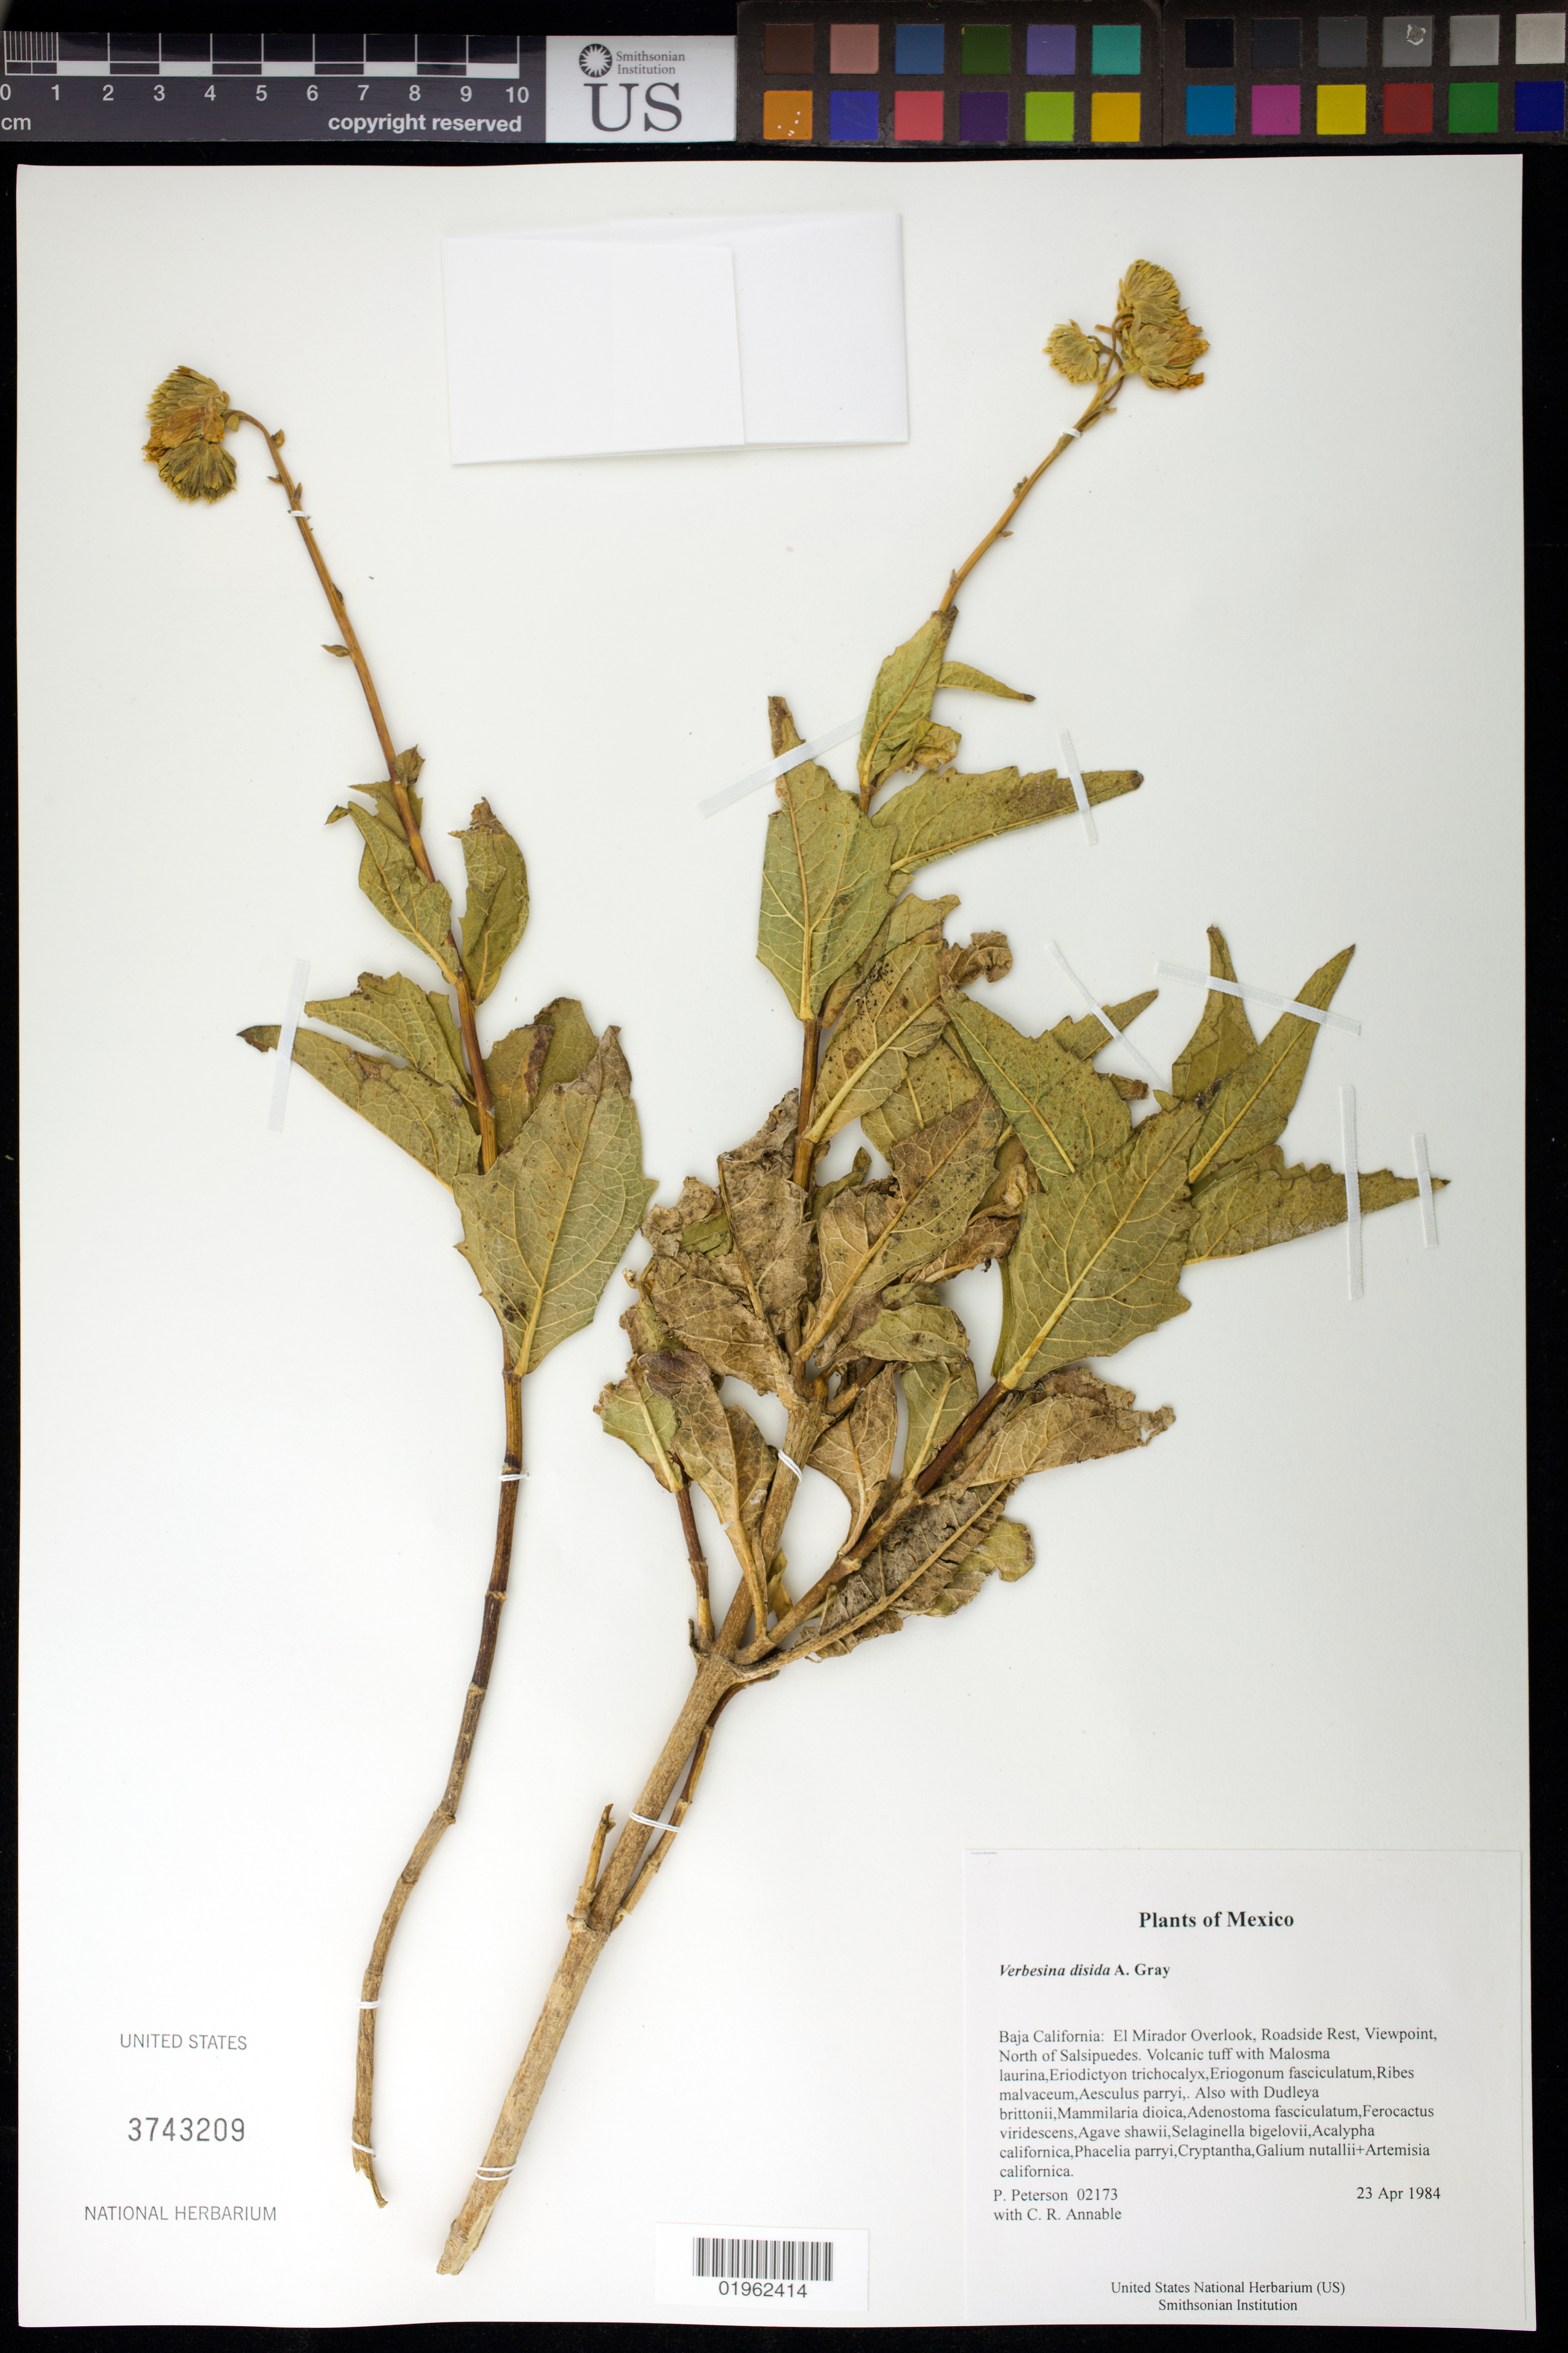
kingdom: Plantae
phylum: Tracheophyta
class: Magnoliopsida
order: Asterales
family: Asteraceae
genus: Verbesina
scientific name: Verbesina disida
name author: A. Gray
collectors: P. M. Peterson & C. R. Annable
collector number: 02173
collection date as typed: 23 Apr 1984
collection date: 1984-04-23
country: Mexico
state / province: Baja California Norte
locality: El Mirador Overlook, Roadside Rest, Viewpoint, North of Salsipuedes.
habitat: Volcanic tuff with Malosma laurina,Eriodictyon trichocalyx,Eriogonum fasciculatum,Ribes malvaceum,Aesculus parryi,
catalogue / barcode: US 3743209